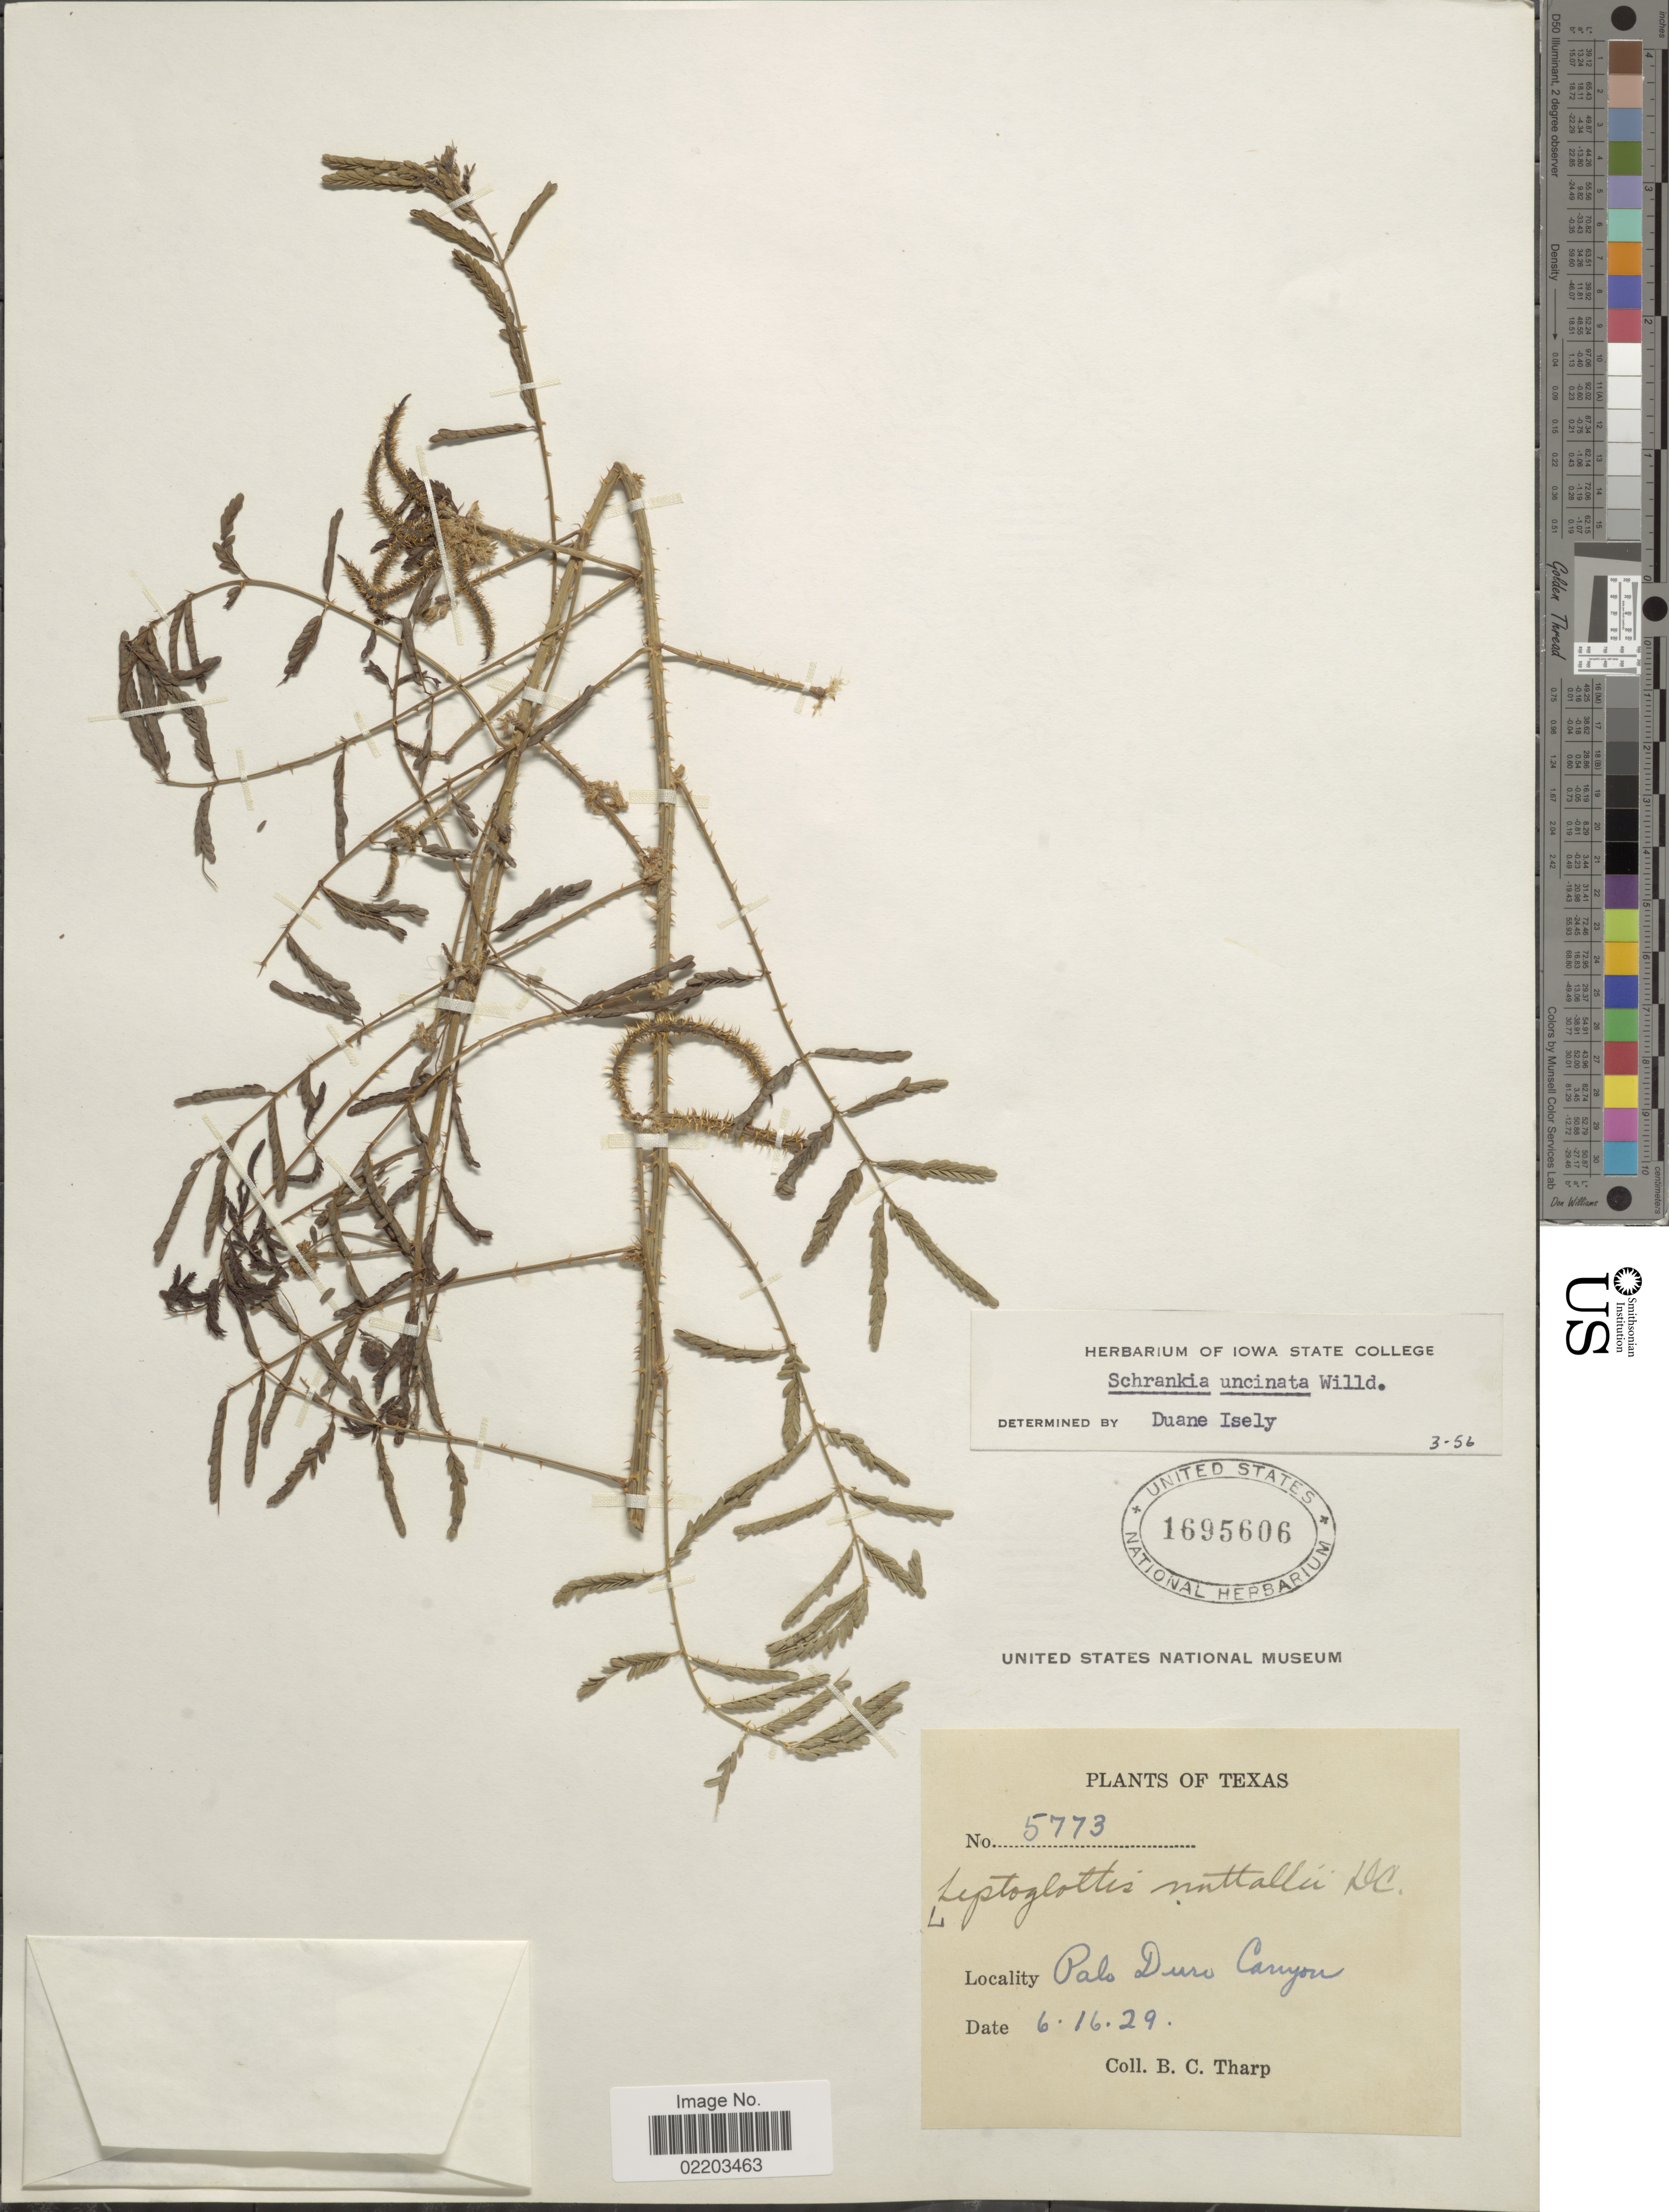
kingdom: Plantae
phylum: Tracheophyta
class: Magnoliopsida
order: Fabales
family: Fabaceae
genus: Mimosa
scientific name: Mimosa nuttallii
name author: (DC.) B.L. Turner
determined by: Strong, M. T., (US), Smithsonian Institution - National Museum of Natural History (UNITED STATES)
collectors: B. C. Tharp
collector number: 5773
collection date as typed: Transcribed d/m/y: 16/6/29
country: United States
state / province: Texas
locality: Palo Duro Canyon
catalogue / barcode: US 1695606